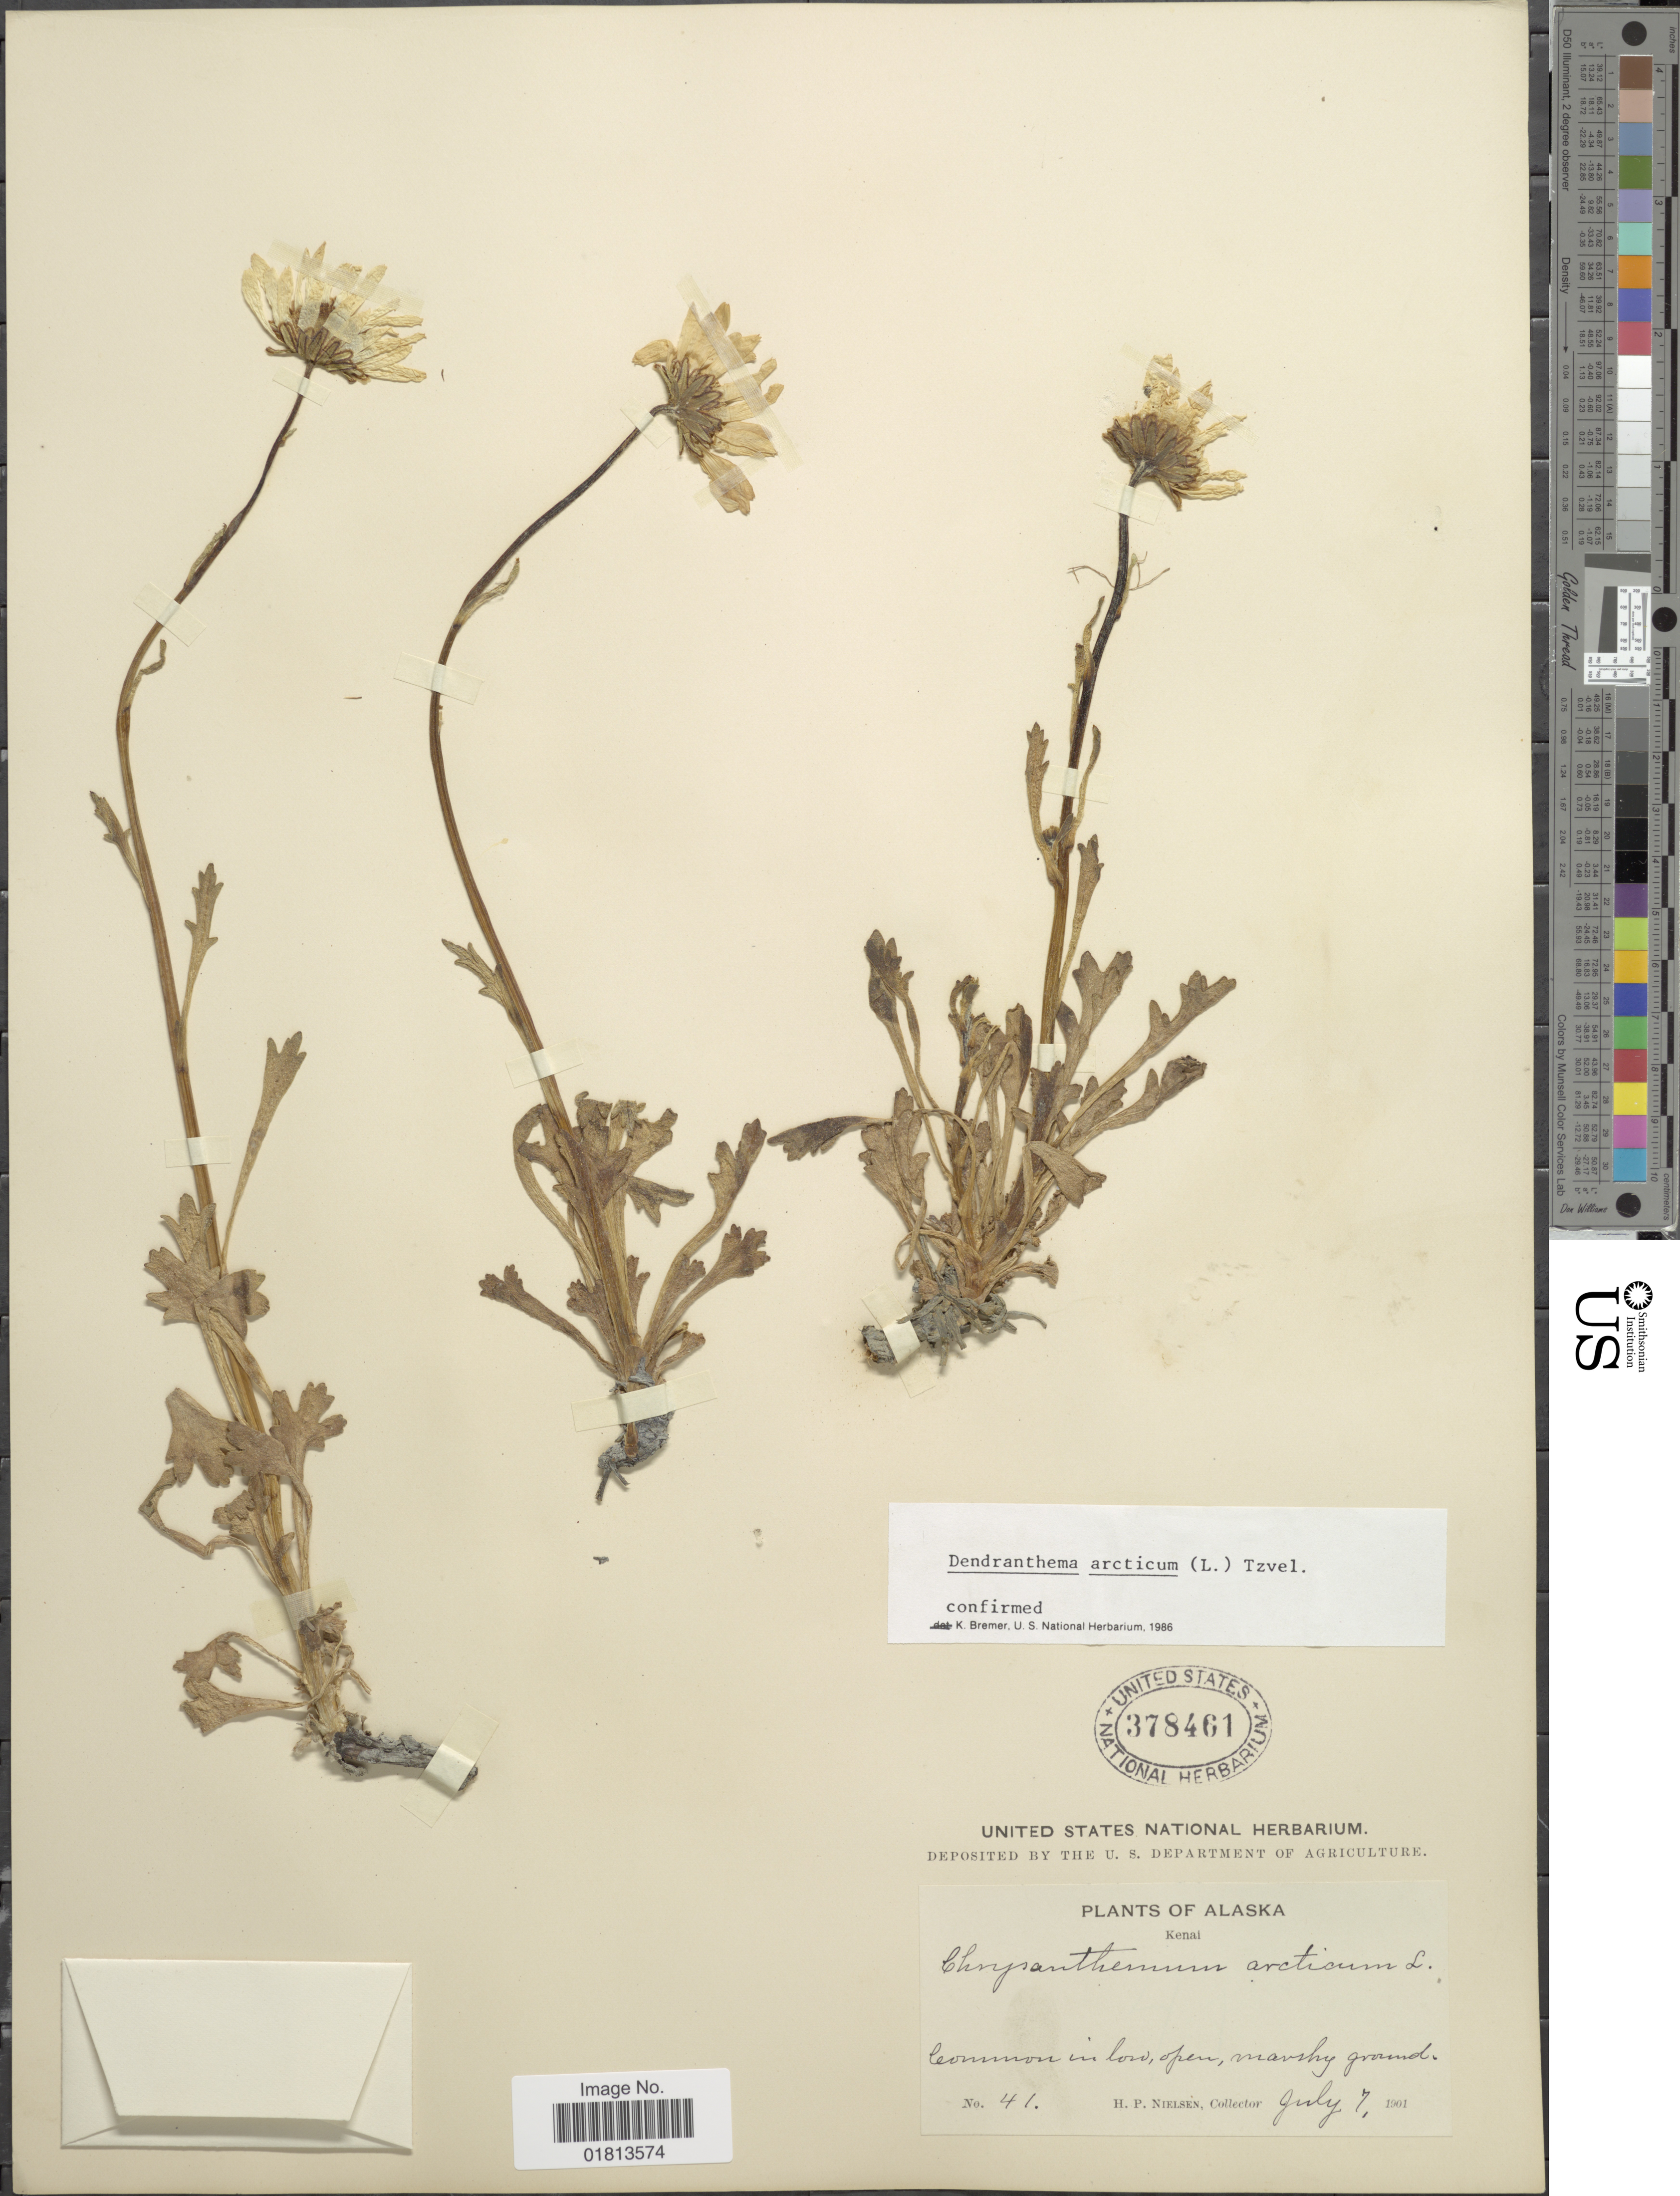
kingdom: Plantae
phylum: Tracheophyta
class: Magnoliopsida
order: Asterales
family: Asteraceae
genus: Dendranthema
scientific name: Dendranthema arcticum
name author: (L.) Tzvelev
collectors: H. P. Nielsen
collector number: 41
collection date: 1901-07-07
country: United States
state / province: Alaska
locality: Kenai, Common in low, open marshy ground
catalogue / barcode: US 378461